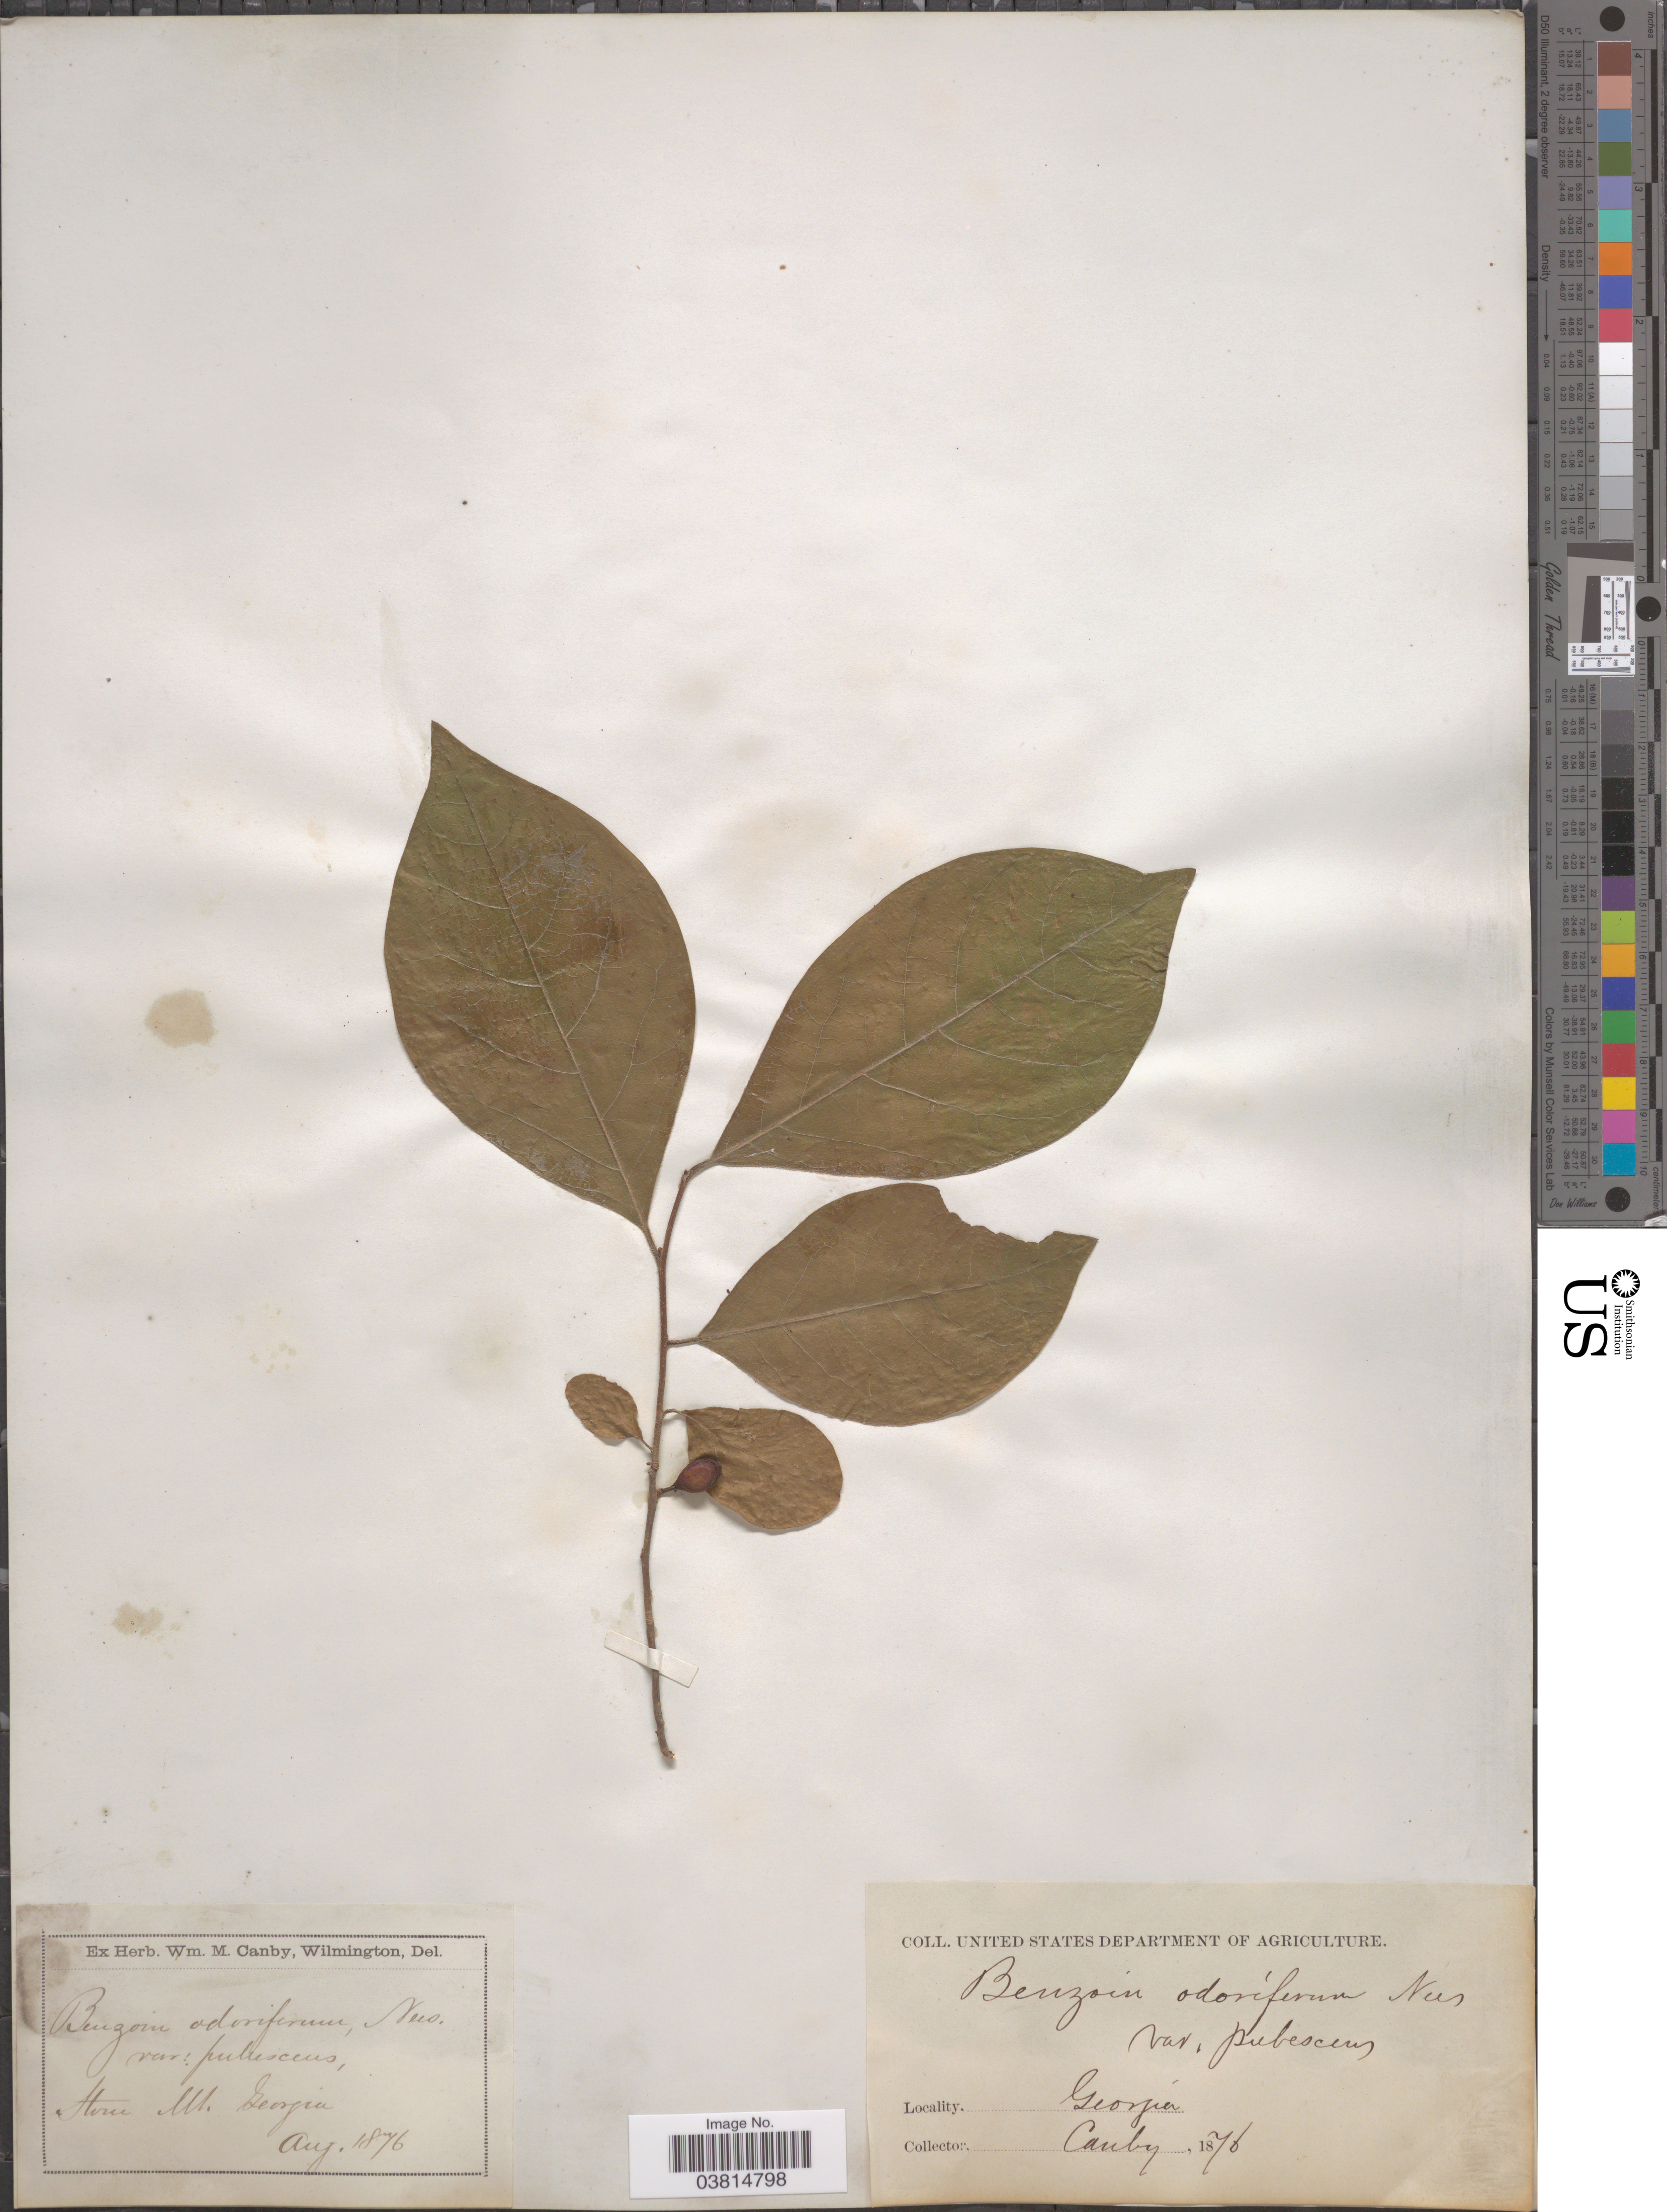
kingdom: Plantae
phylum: Tracheophyta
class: Magnoliopsida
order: Laurales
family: Lauraceae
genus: Lindera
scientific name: Lindera benzoin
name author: (L.) Blume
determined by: Strong, Mark T., (BOT), Smithsonian Institution - National Museum of Natural History (UNITED STATES)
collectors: ex herb. W.M. Canby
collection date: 1876-08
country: United States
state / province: Georgia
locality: Stone Mt.